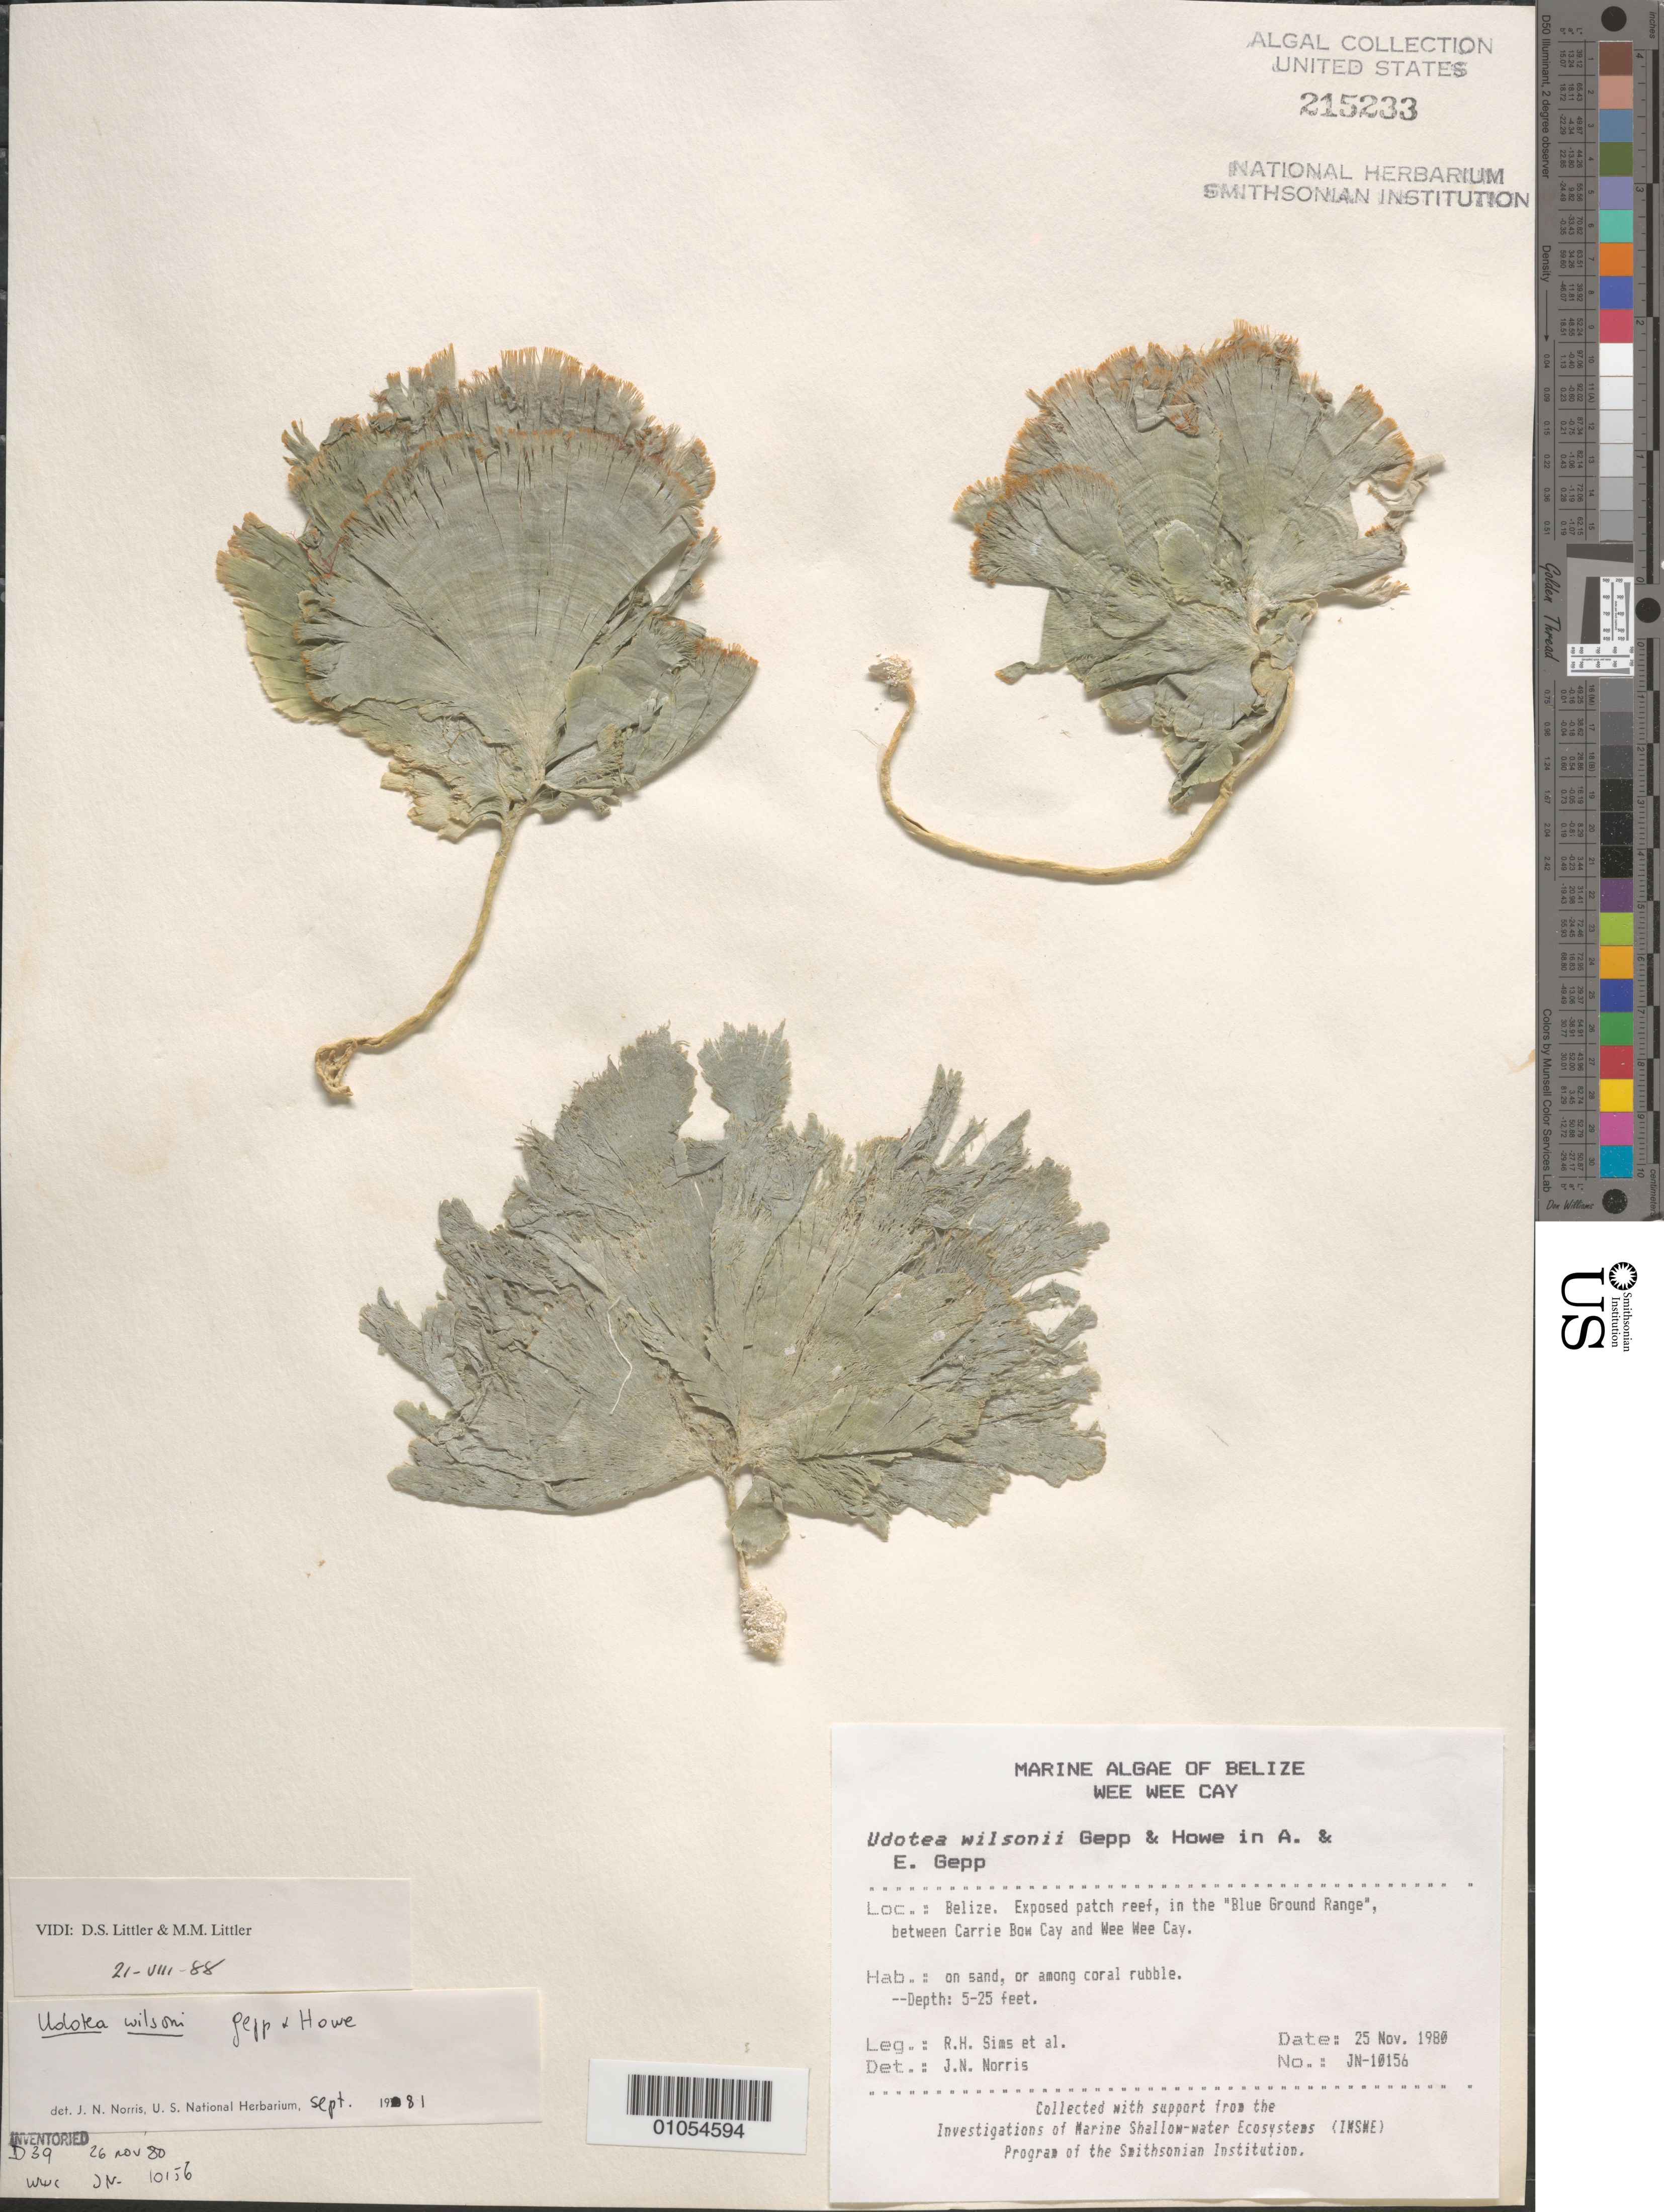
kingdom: Plantae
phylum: Chlorophyta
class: Ulvophyceae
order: Bryopsidales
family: Udoteaceae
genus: Udotea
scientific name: Udotea wilsonii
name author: A. Gepp et al. in A. Gepp & E. Gepp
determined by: Norris, James N.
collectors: R. H. Sims & et al.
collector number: JN-10156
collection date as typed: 25 Nov 1980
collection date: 1980-11-25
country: Belize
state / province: Stann Creek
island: Wee Wee Cay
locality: Blue Ground Range, between Carrie Bow Cay and Wee Wee Cay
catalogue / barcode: US 215233